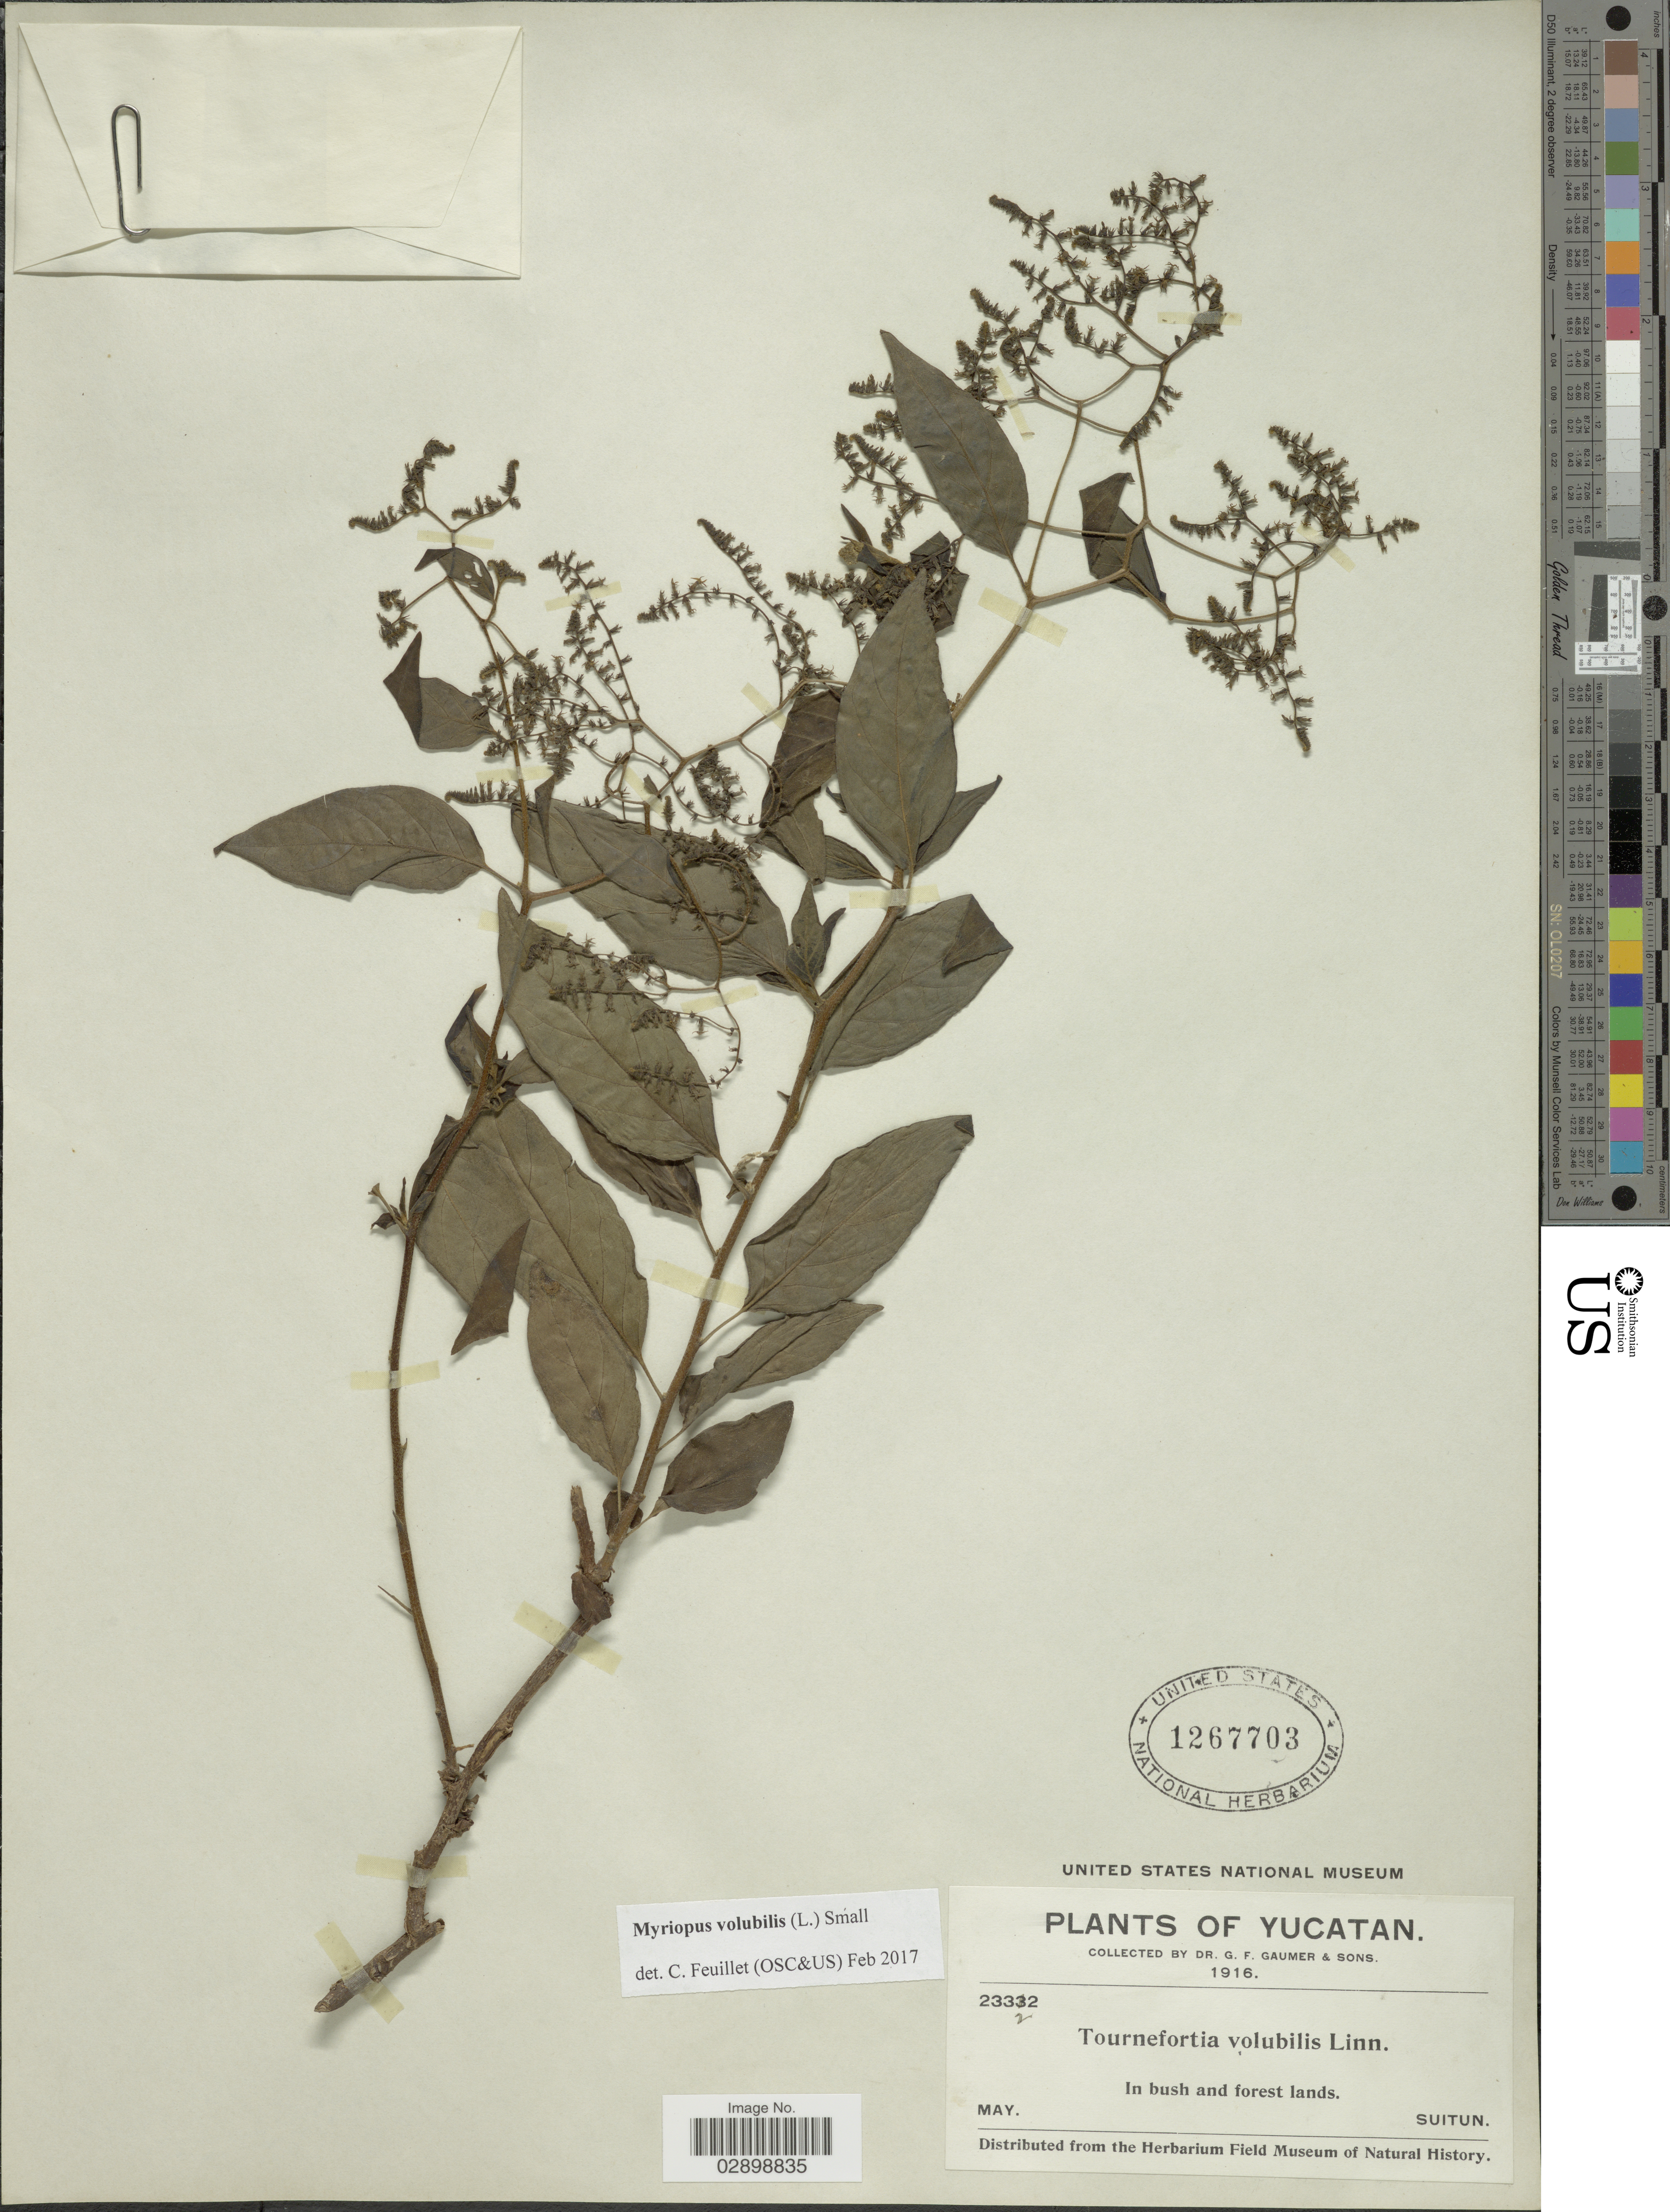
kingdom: Plantae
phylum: Tracheophyta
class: Magnoliopsida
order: Boraginales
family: Heliotropiaceae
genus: Myriopus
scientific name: Myriopus volubilis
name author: (L.) Small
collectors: G. F. Gaumer & et al.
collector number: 23322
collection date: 1916-05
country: Mexico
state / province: Yucatán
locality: Suitun.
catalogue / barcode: US 1267703